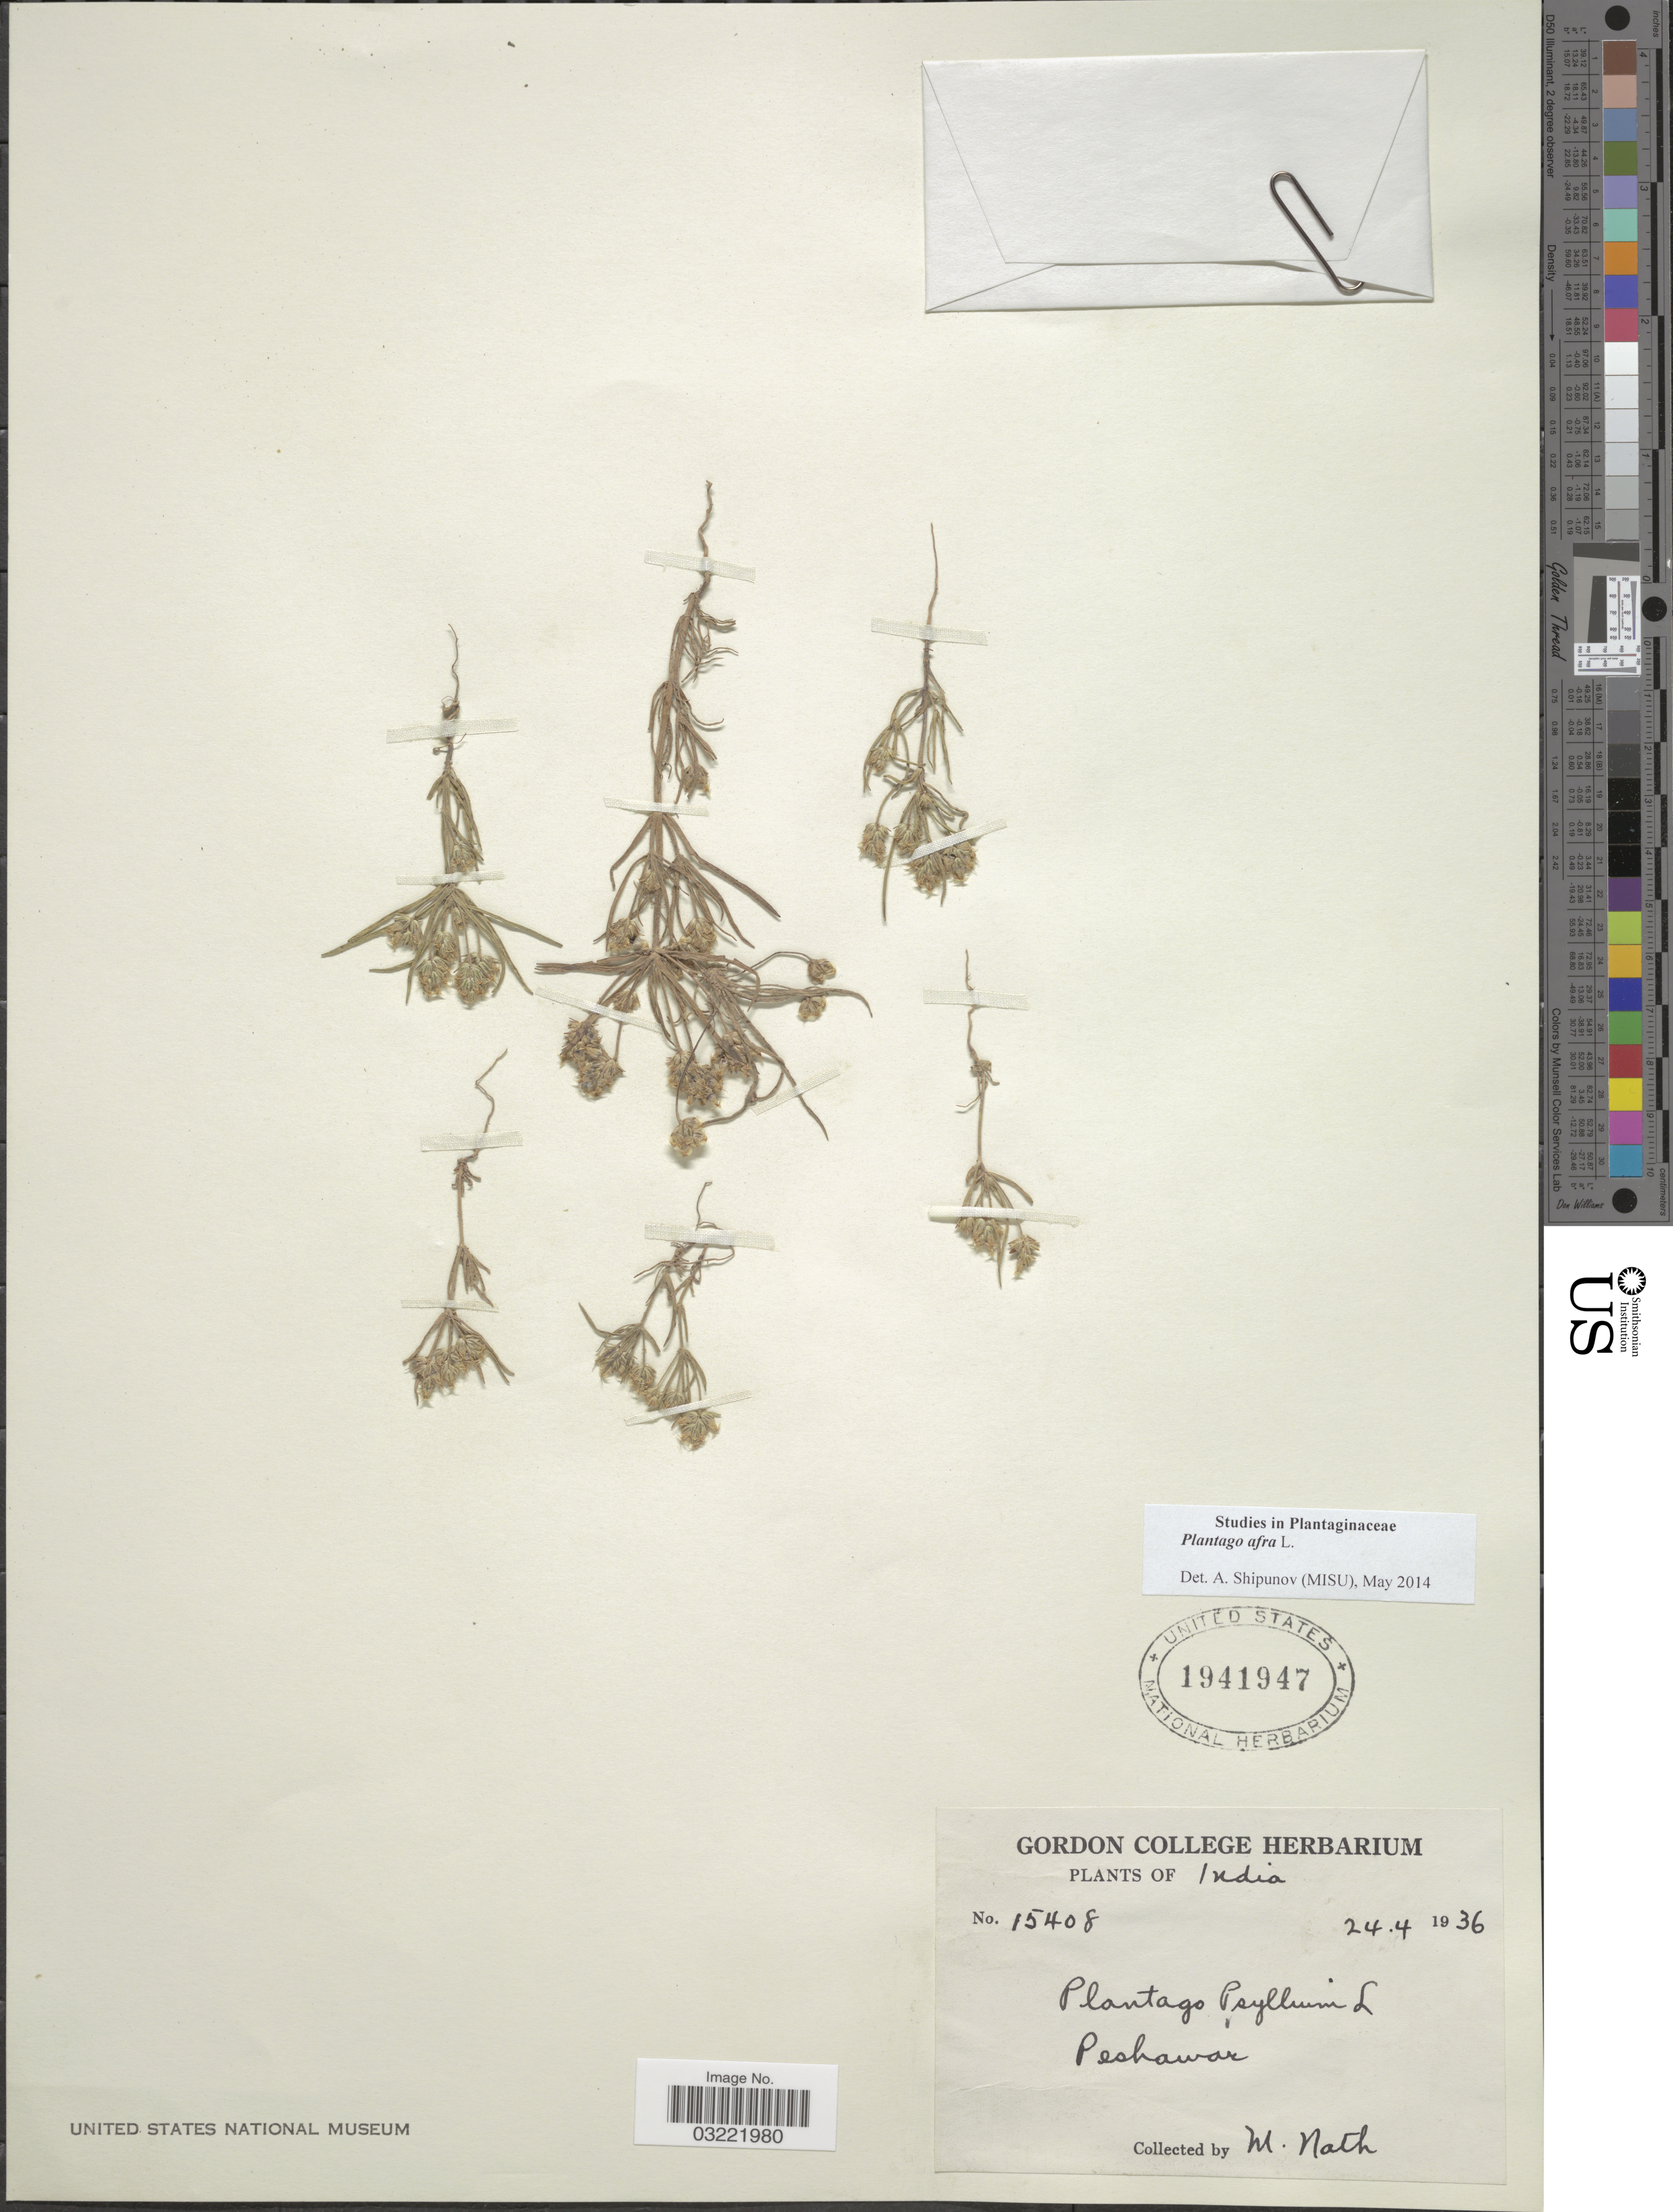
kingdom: Plantae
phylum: Tracheophyta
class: Magnoliopsida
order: Lamiales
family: Plantaginaceae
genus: Plantago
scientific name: Plantago afra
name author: L.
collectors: M. Nath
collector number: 15408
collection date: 1936-04-24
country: Pakistan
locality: Peshawar.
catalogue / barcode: US 1941947